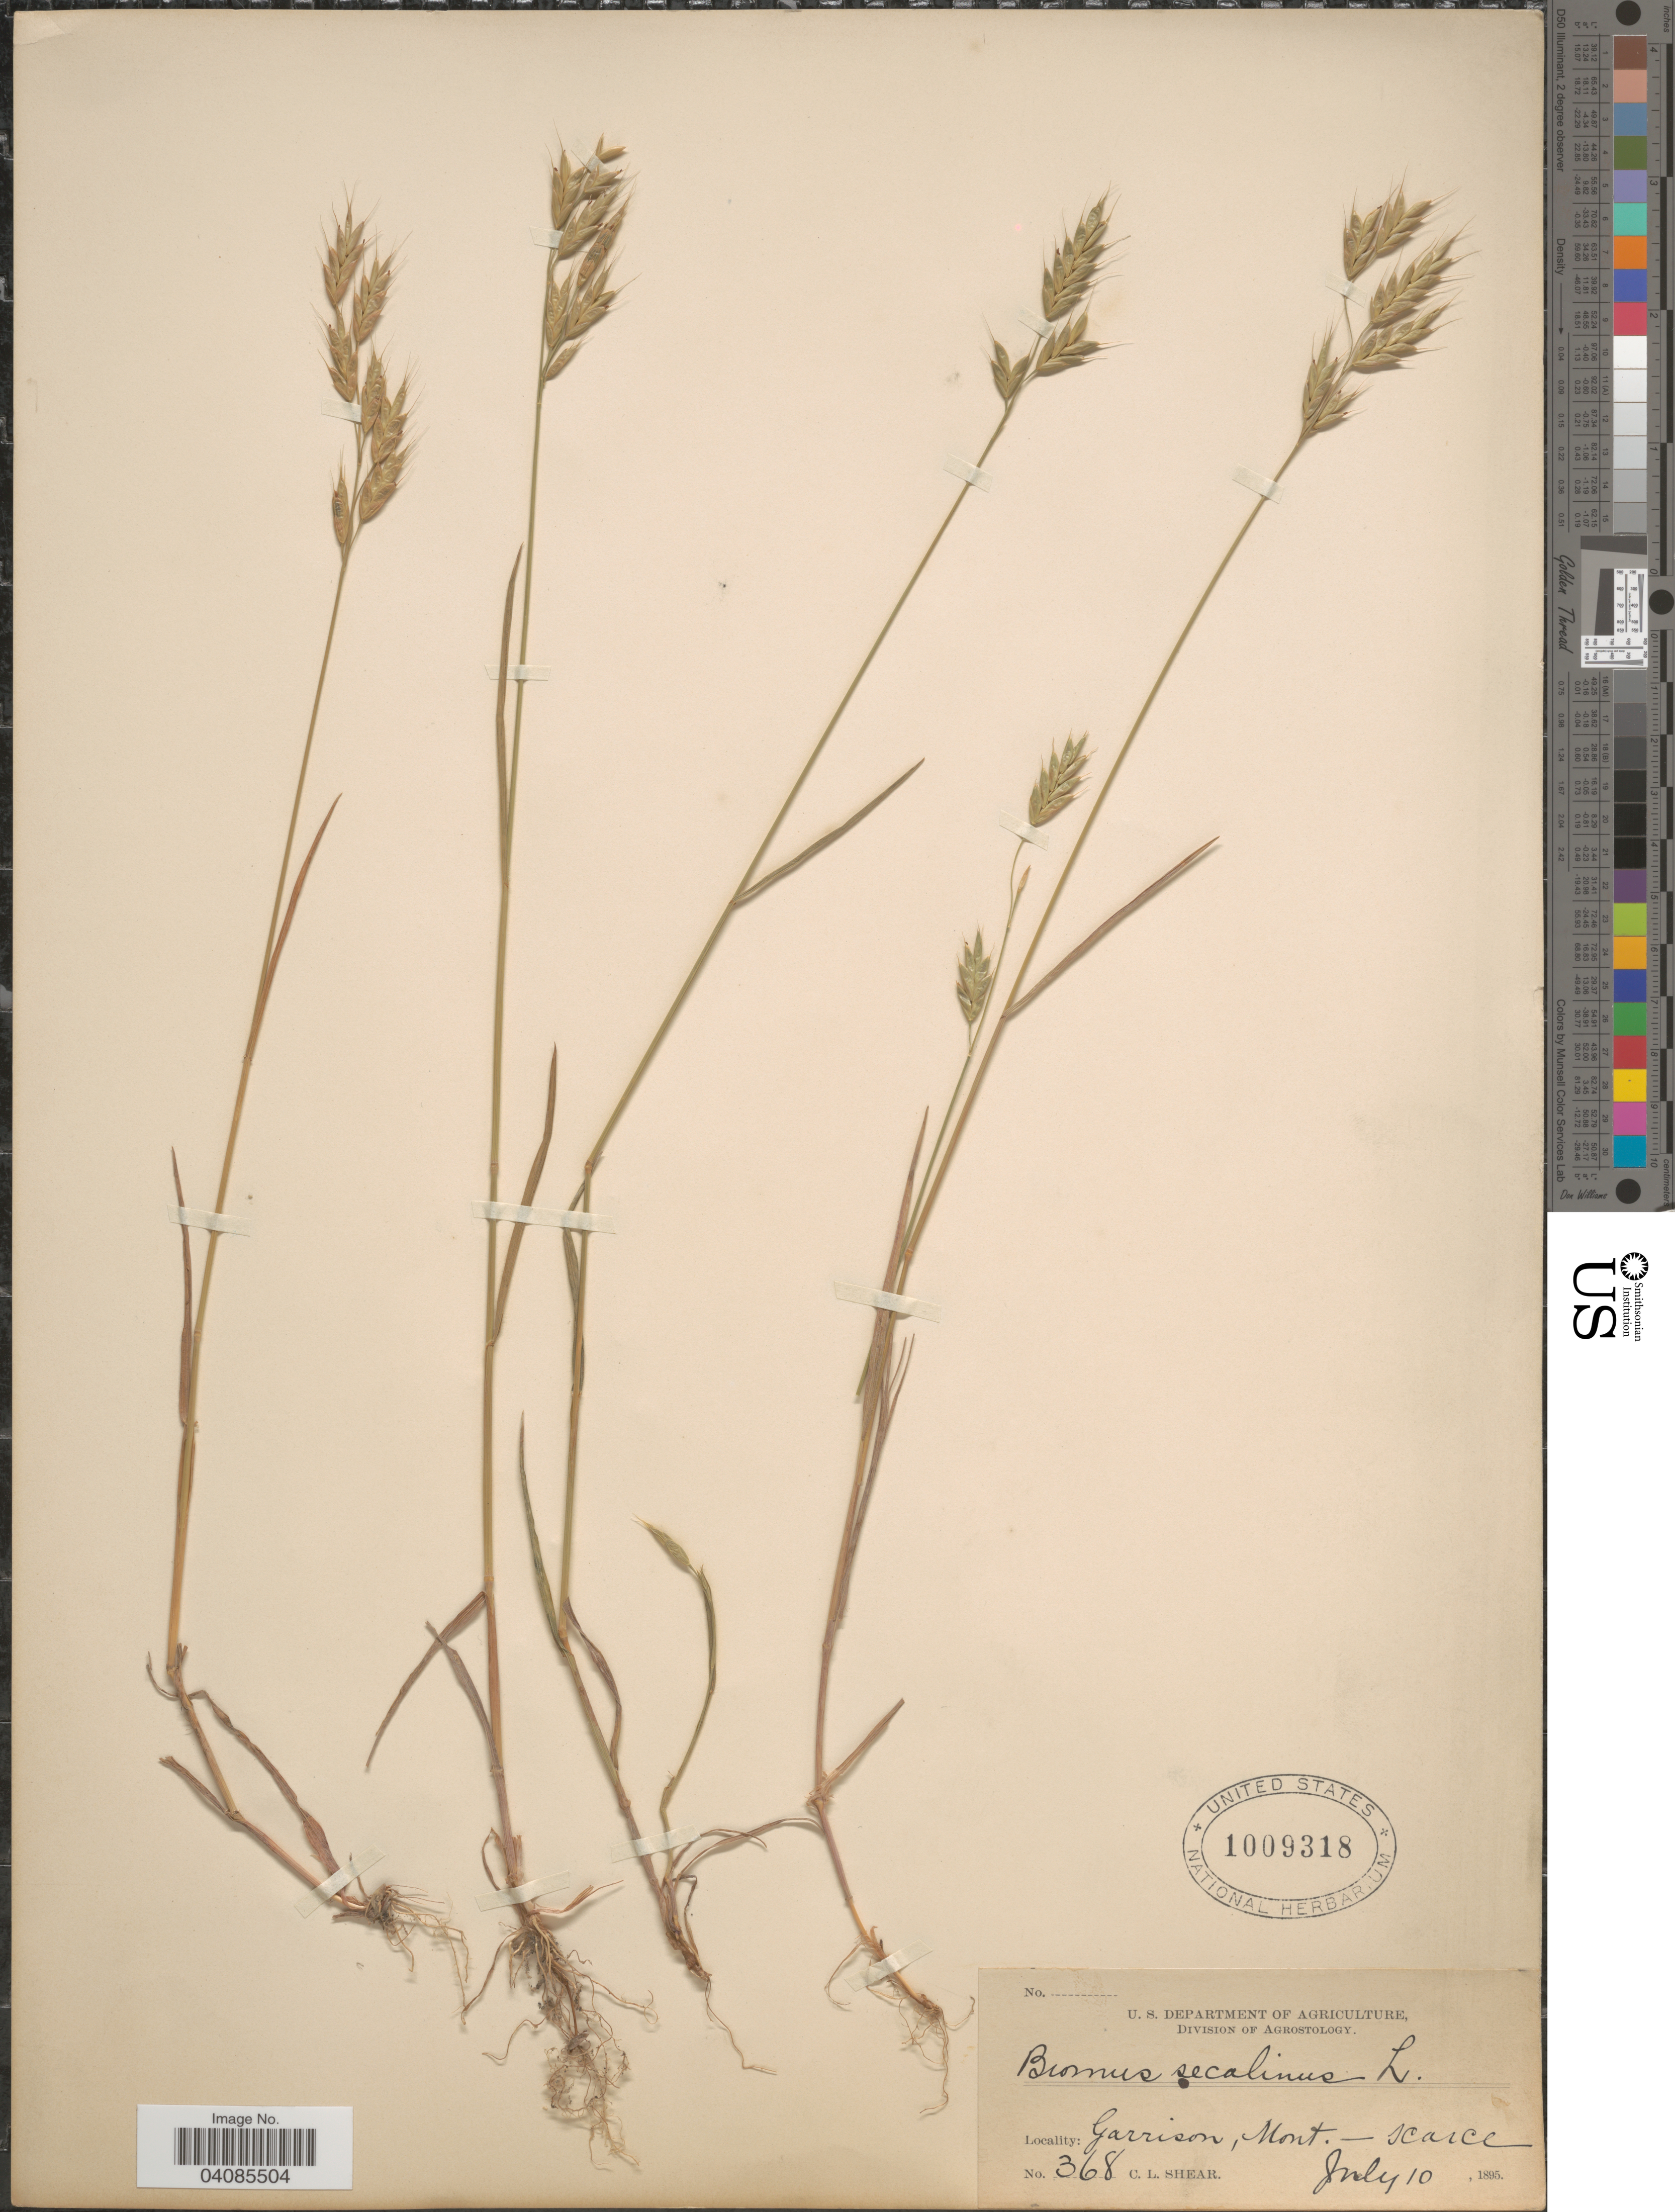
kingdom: Plantae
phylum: Tracheophyta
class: Liliopsida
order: Poales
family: Poaceae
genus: Bromus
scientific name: Bromus secalinus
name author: L.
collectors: C. L. Shear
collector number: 368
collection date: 1895-07-10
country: United States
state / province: Montana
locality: Garrison.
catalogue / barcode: US 1009318